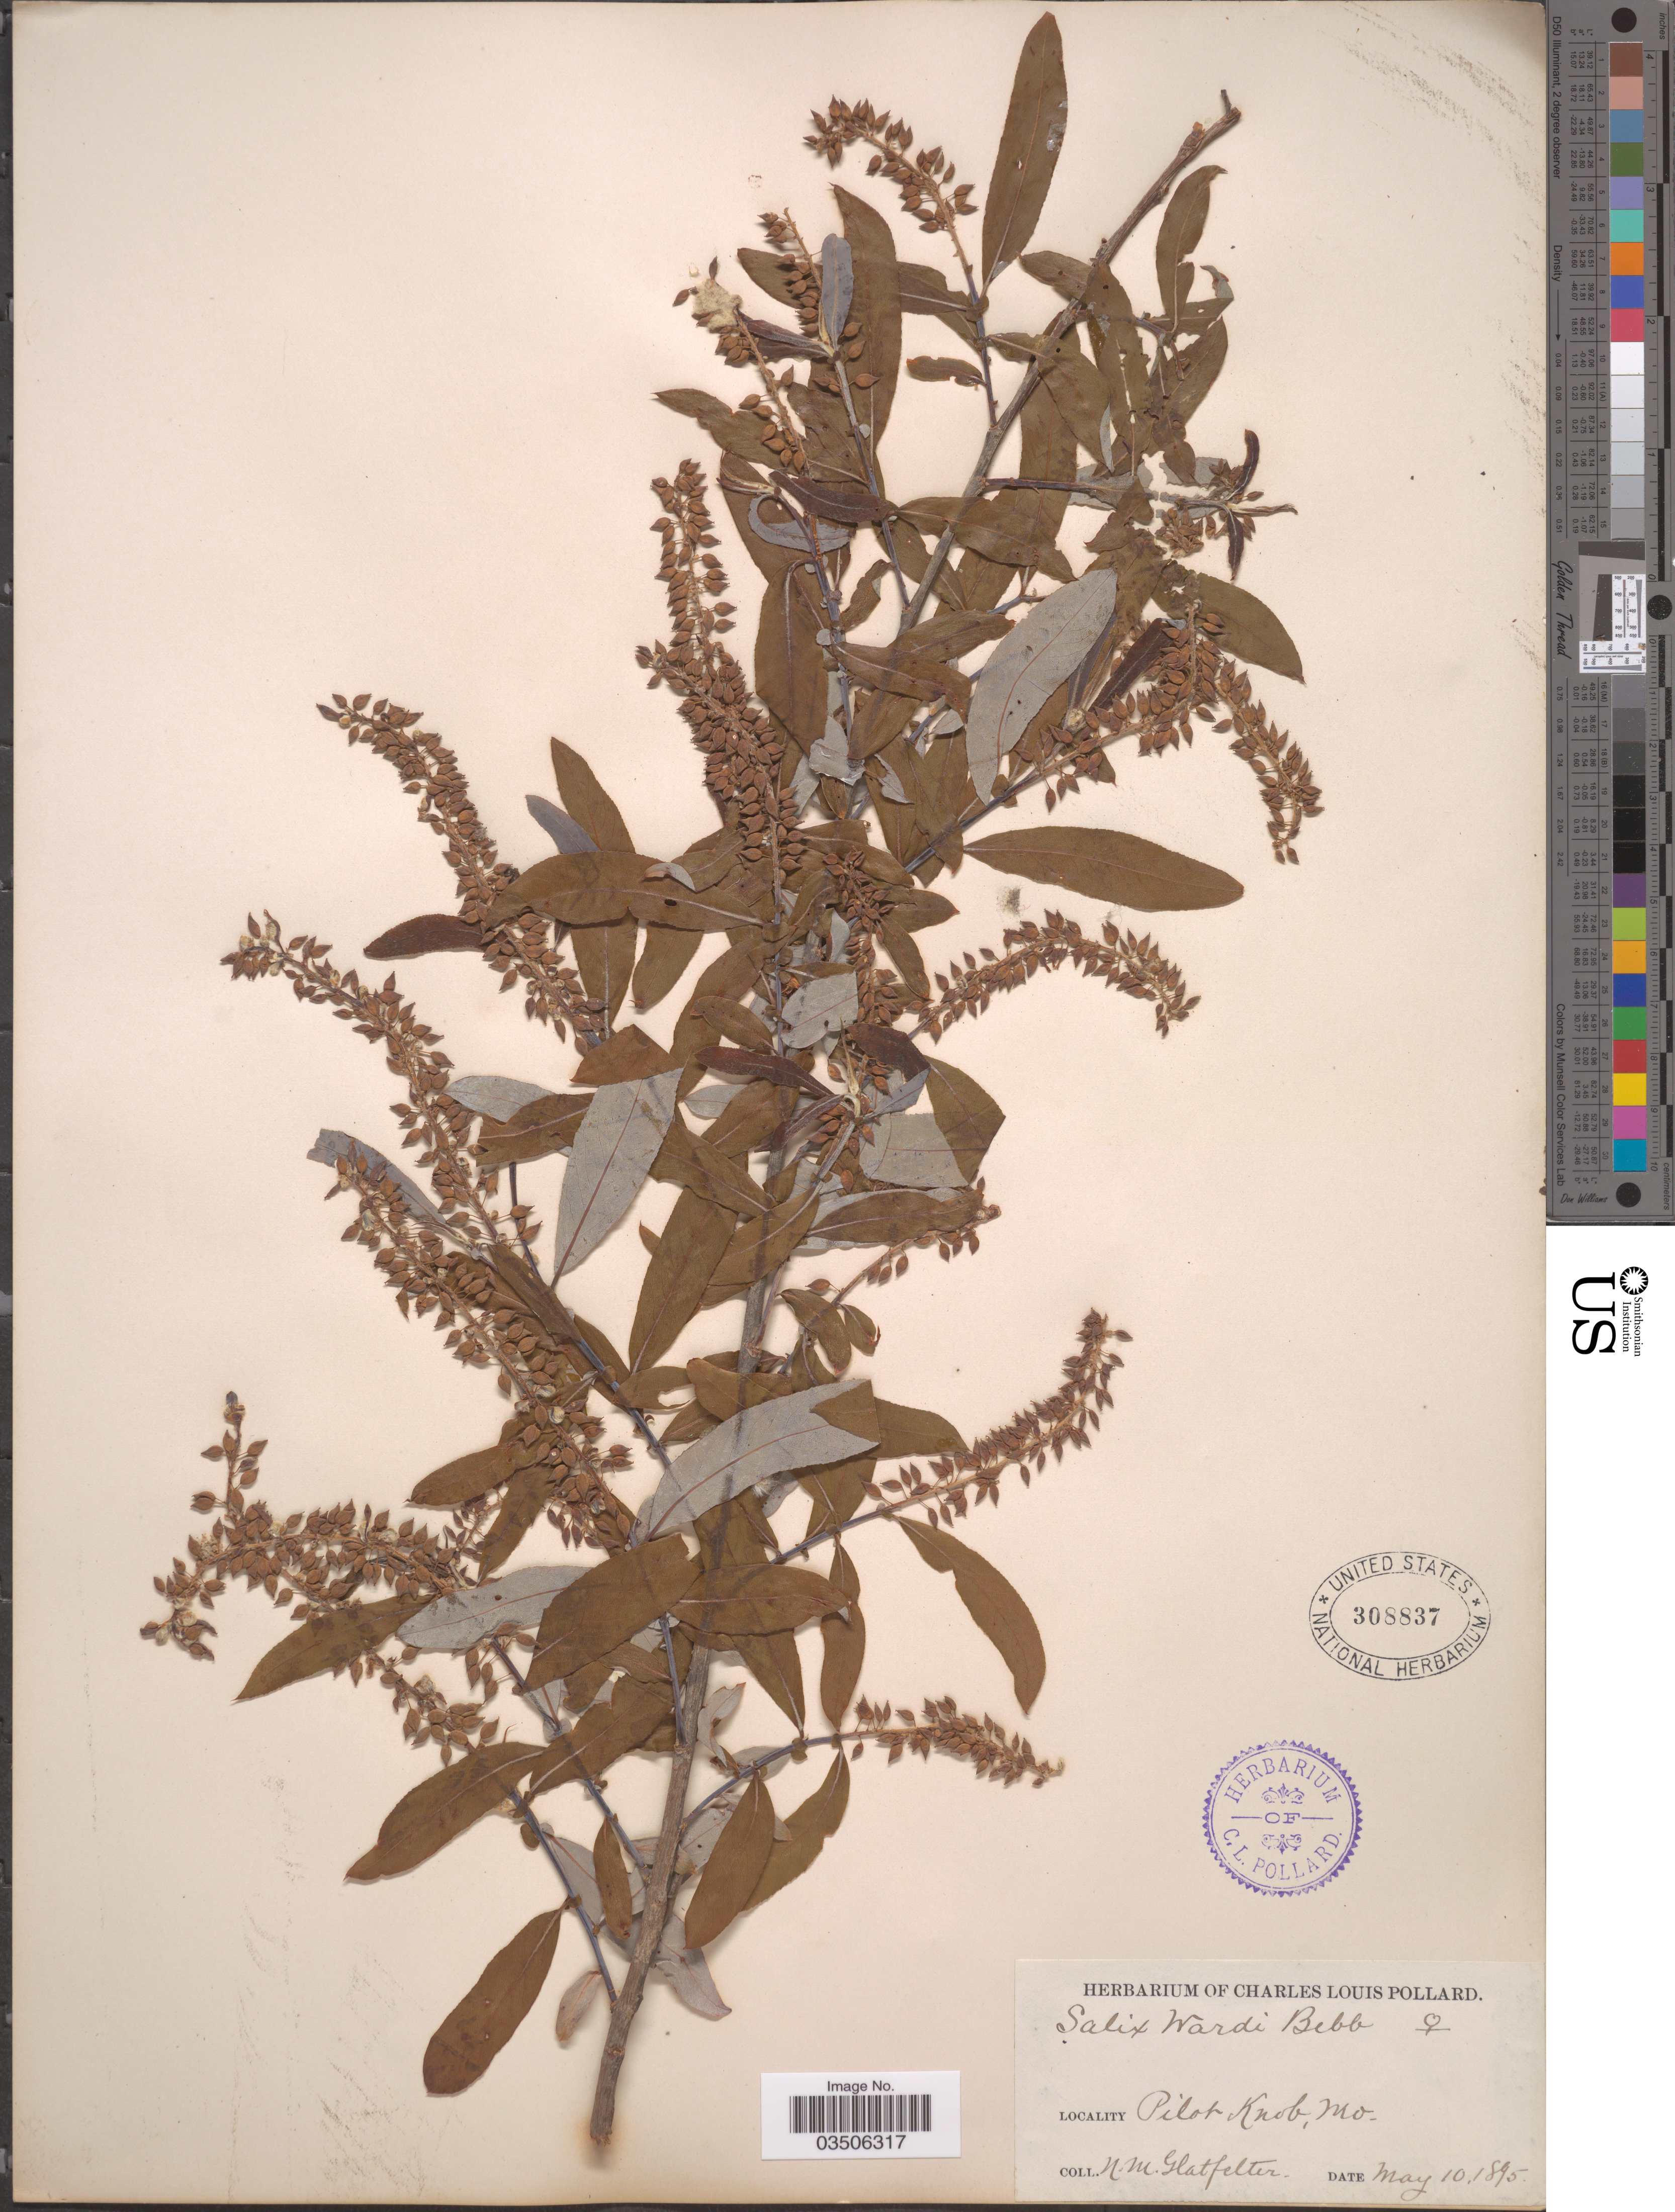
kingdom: Plantae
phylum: Tracheophyta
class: Magnoliopsida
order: Malpighiales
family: Salicaceae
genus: Salix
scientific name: Salix wardii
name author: Bebb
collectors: N. M. Glatfelter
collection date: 1895-05-10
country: United States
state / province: Missouri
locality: Pilot Knob.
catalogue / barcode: US 308837